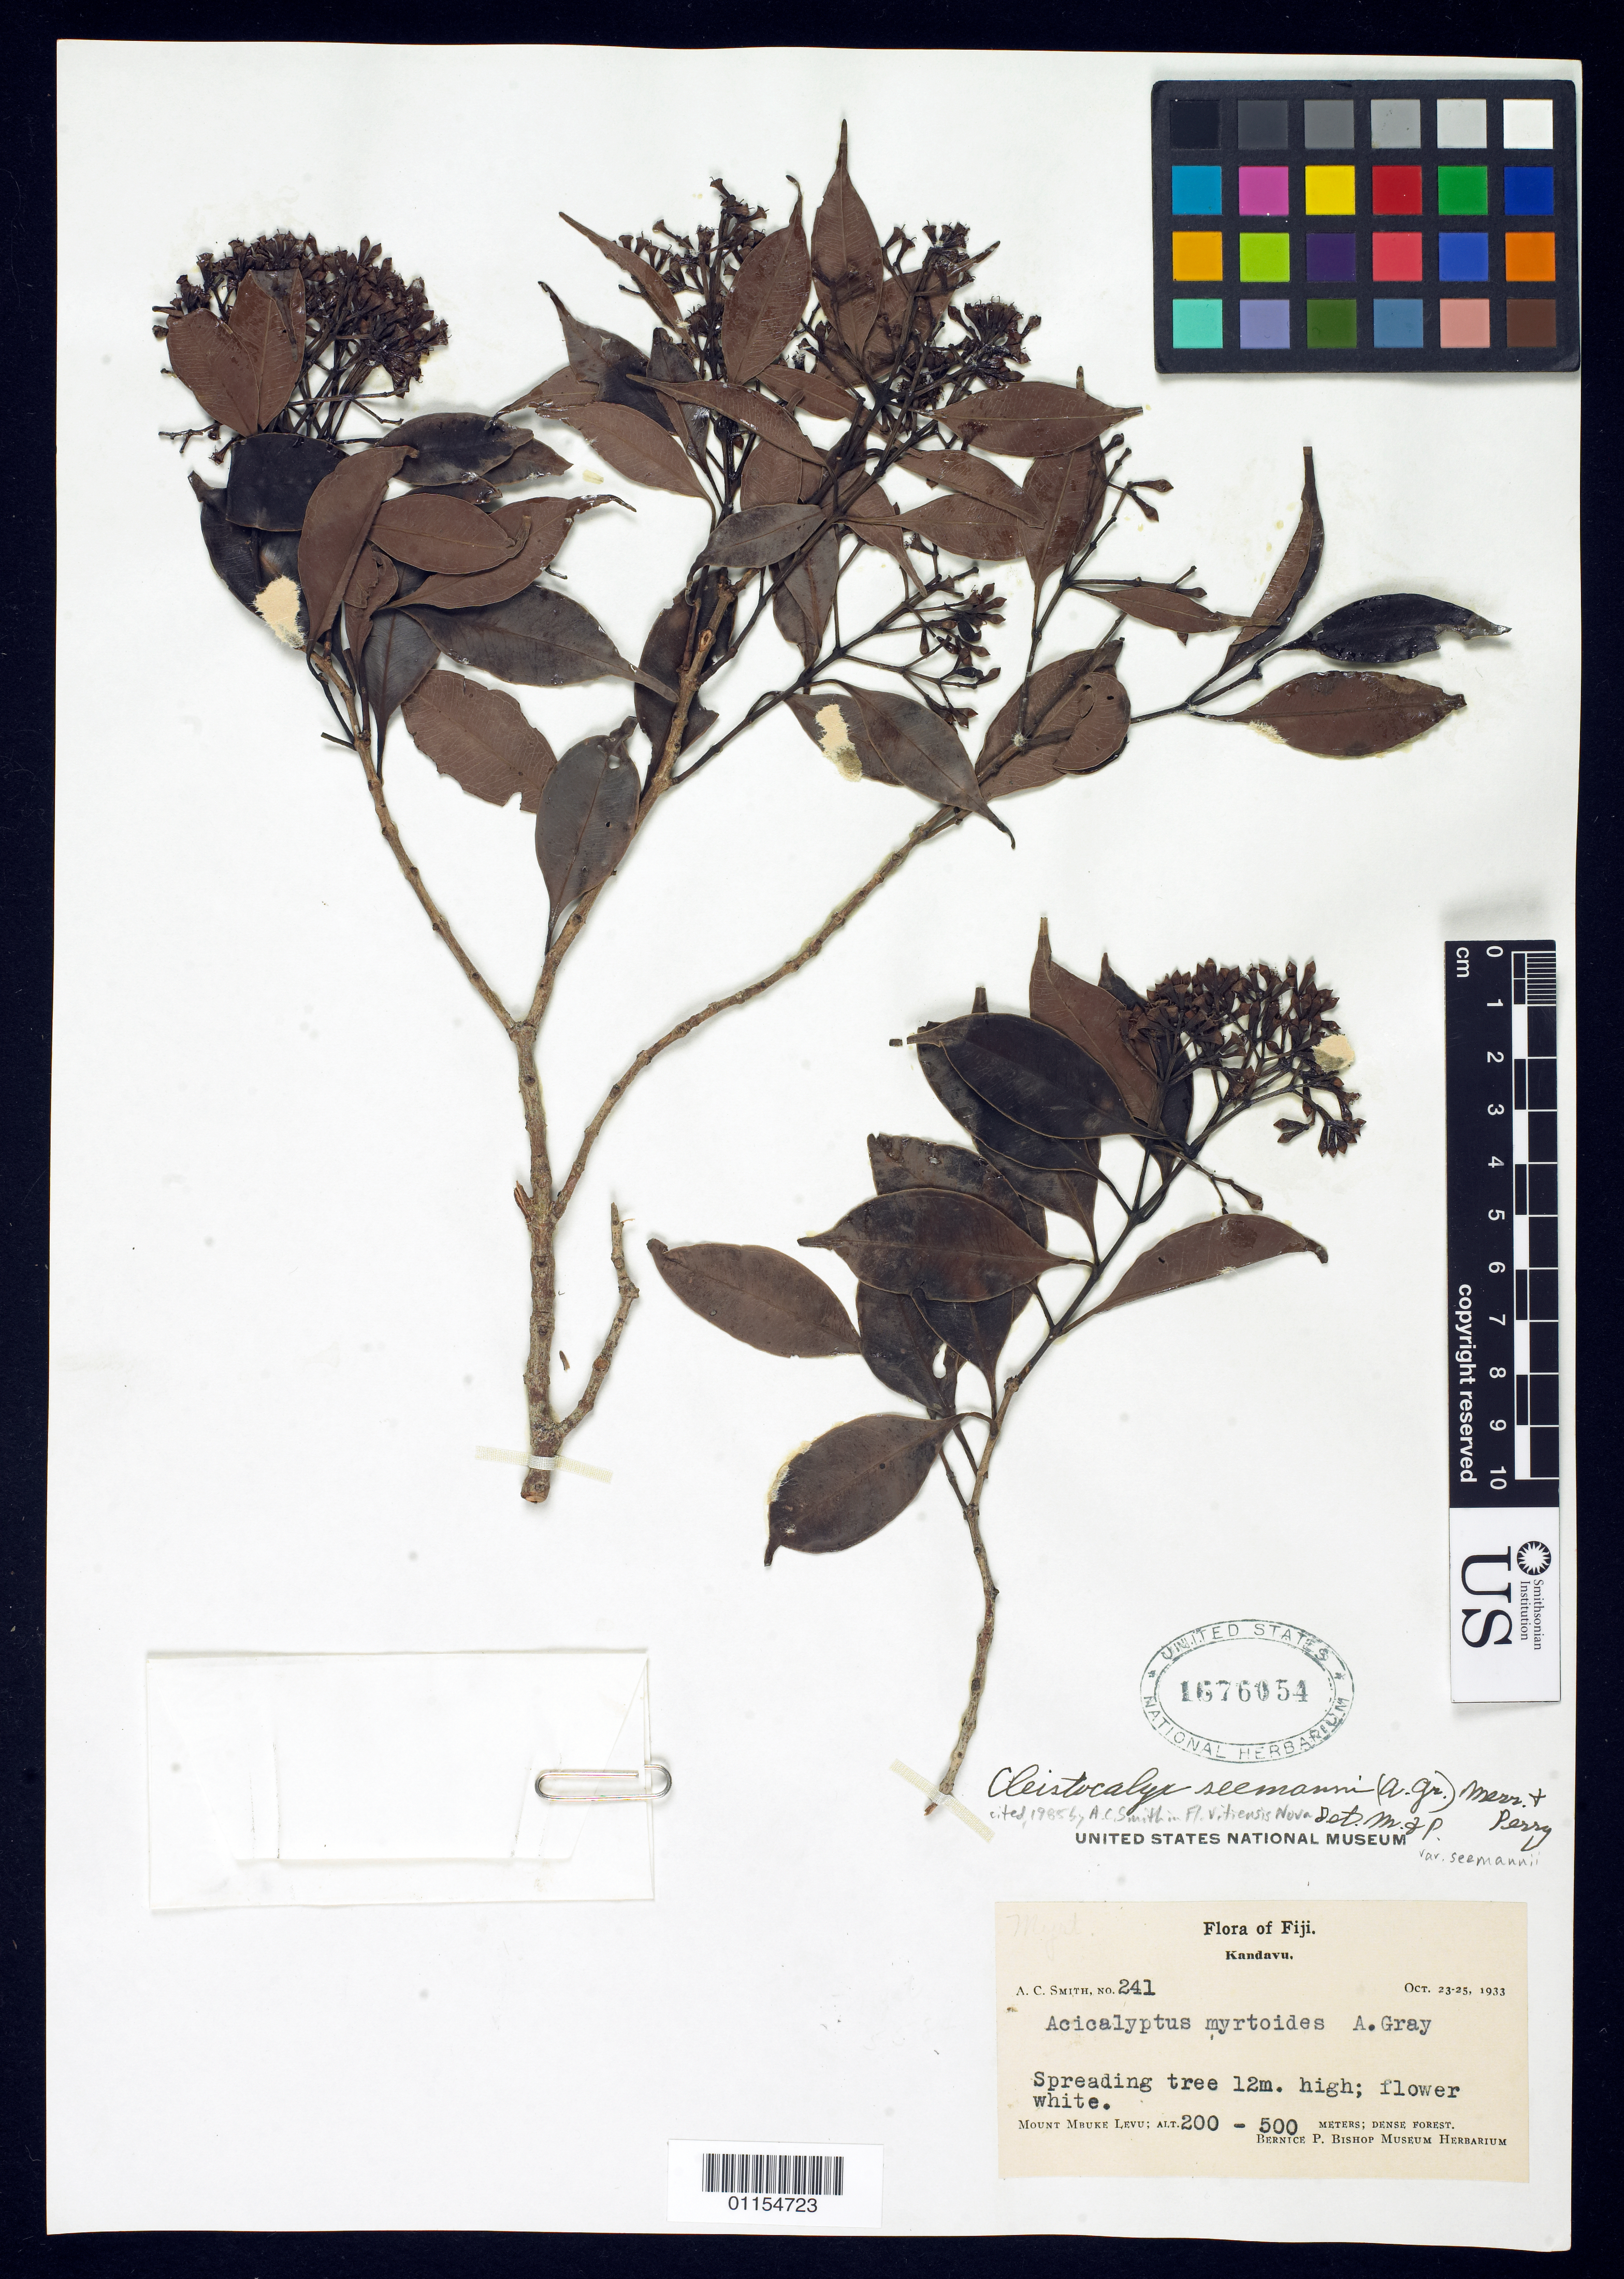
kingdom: Plantae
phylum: Tracheophyta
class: Magnoliopsida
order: Myrtales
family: Myrtaceae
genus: Syzygium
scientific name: Syzygium seemannii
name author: (A. Gray) Craven & Biffin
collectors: A. C. Smith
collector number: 241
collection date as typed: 23 Oct 1933 to 25 Oct 1933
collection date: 1933-10-23/1933-10-25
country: Fiji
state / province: Eastern Division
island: Kadavu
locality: Mt. mbuke levu. [kandavu i. = kadavu i.]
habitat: dense forest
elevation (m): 200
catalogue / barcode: US 1676054